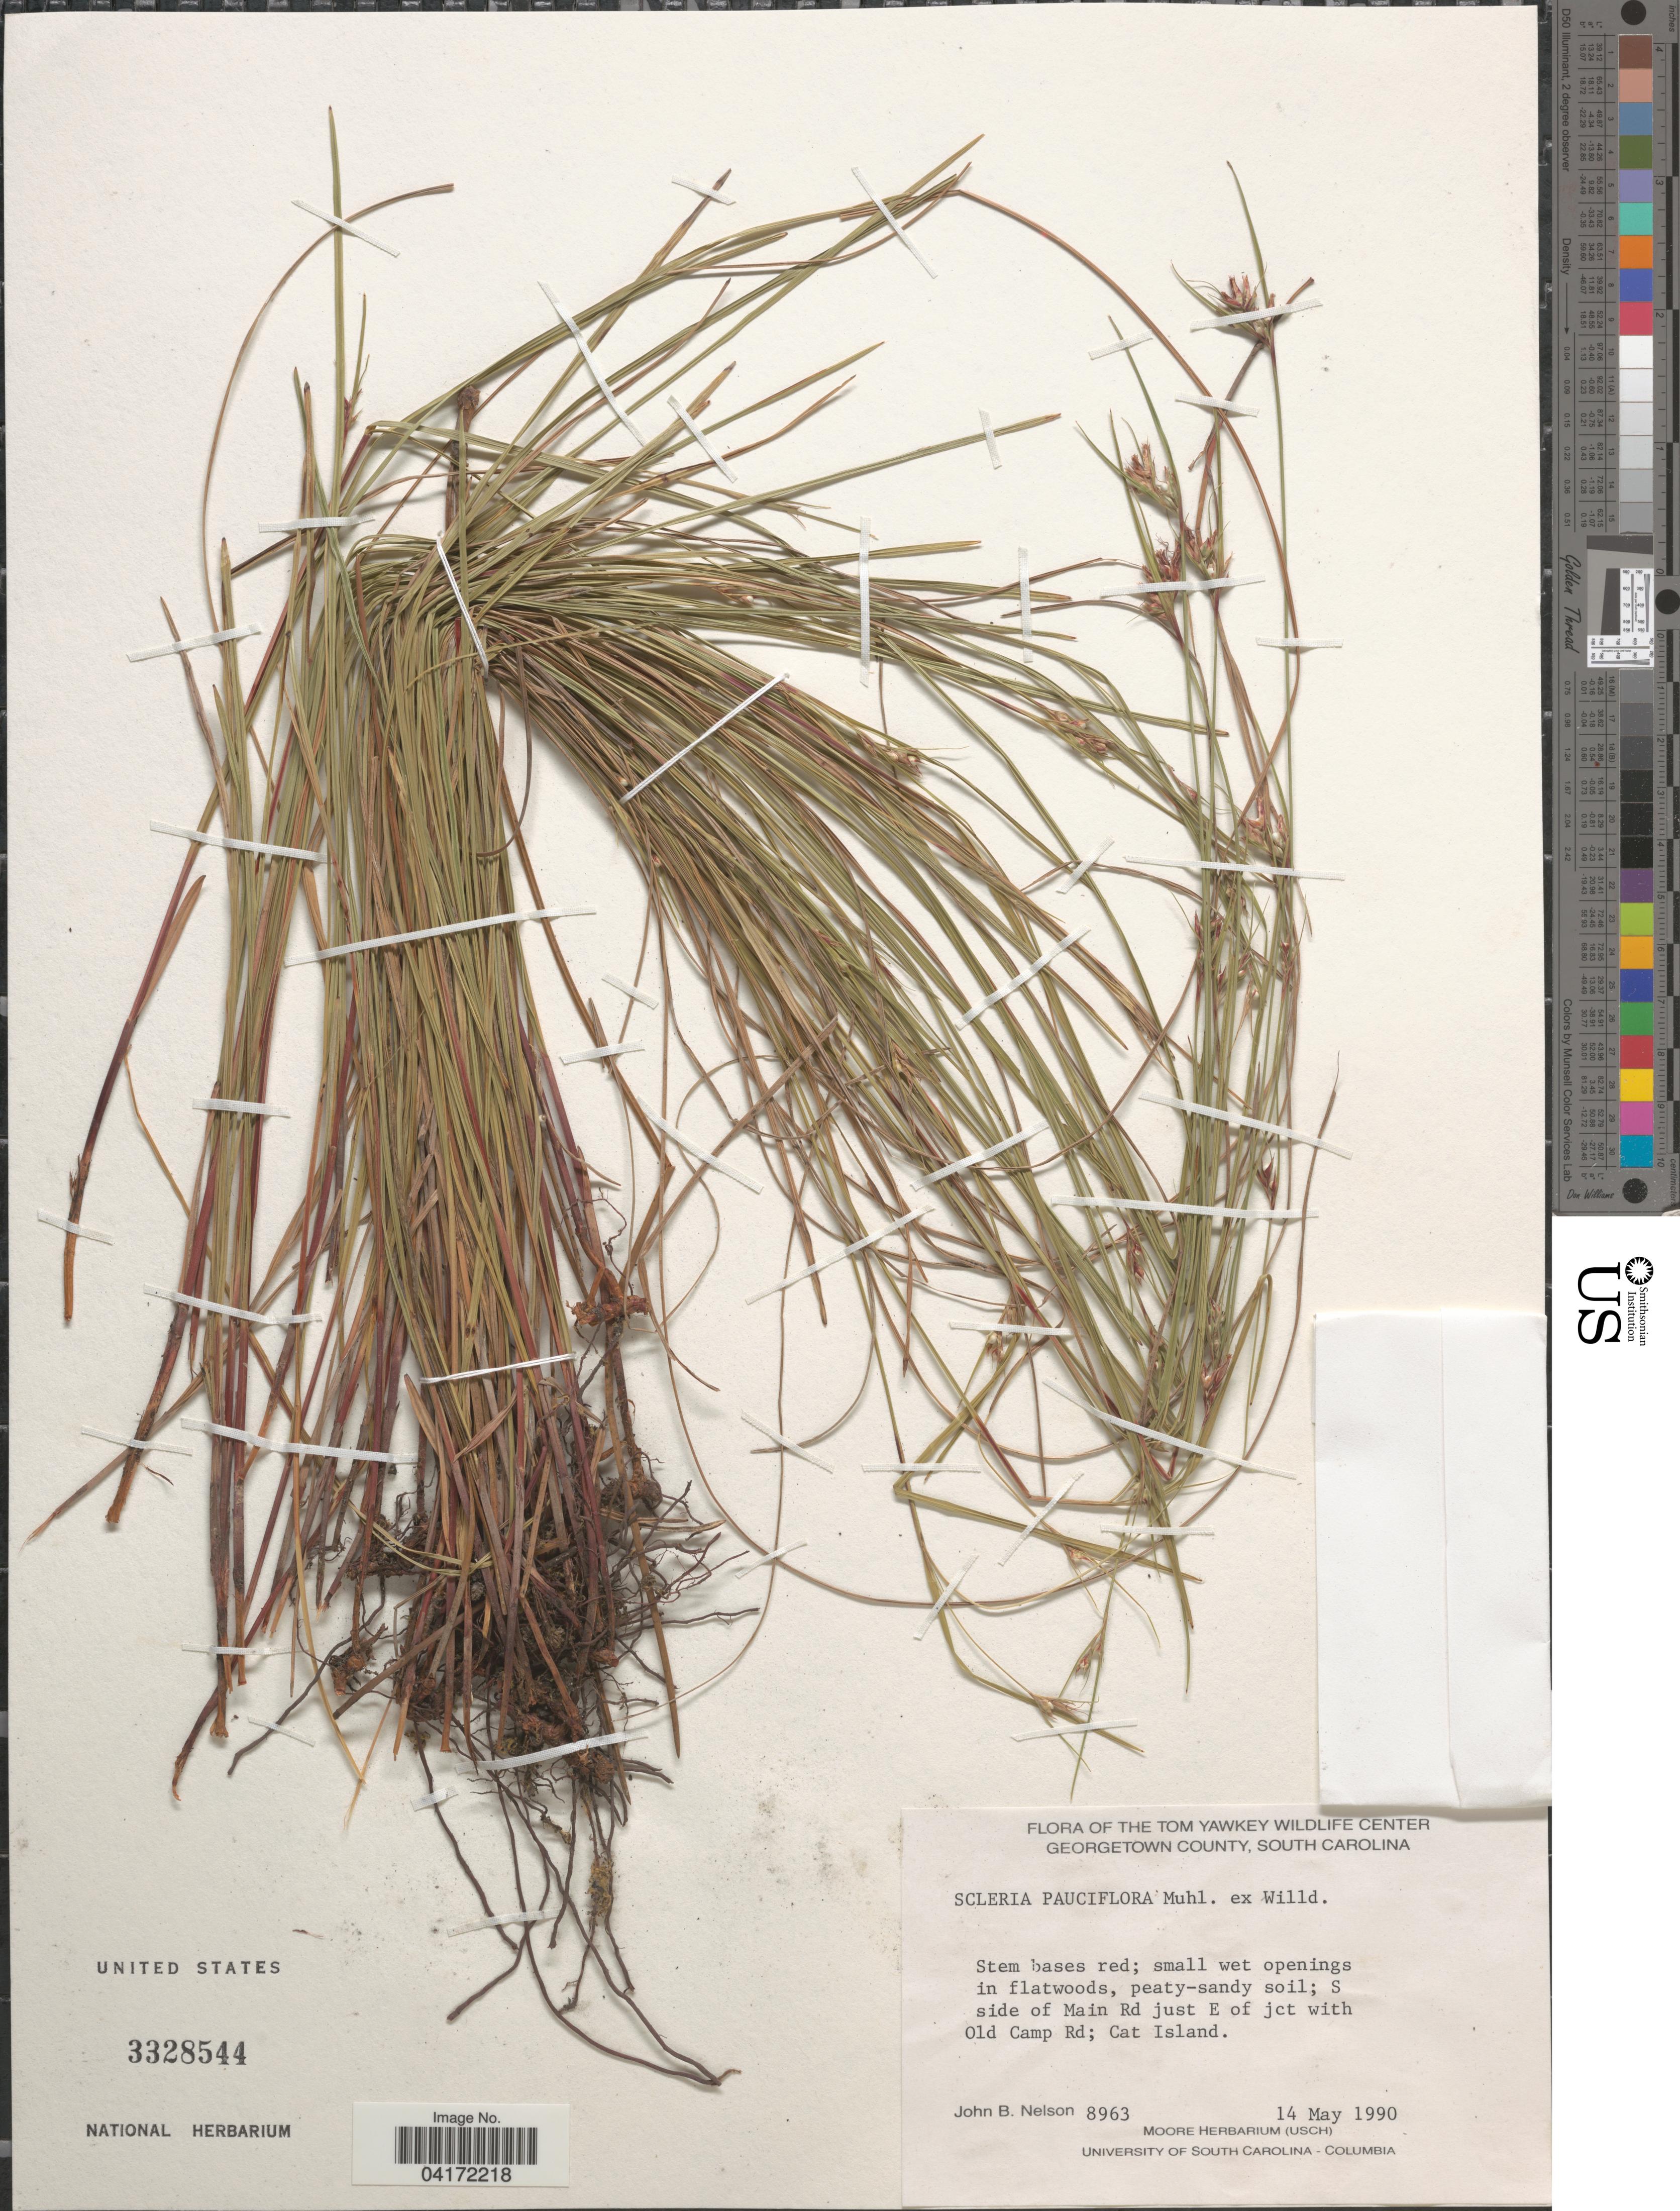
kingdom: Plantae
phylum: Tracheophyta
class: Liliopsida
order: Poales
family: Cyperaceae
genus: Scleria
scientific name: Scleria pauciflora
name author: Muhl. ex Willd.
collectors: J. B. Nelson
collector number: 8963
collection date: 1990-05-14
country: United States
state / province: South Carolina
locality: The Tom Yawkey Wildlife Center. Georgetown County. S side of Main Rd just E of jct with Old Camp Rd; Cat Island.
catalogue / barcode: US 3328544